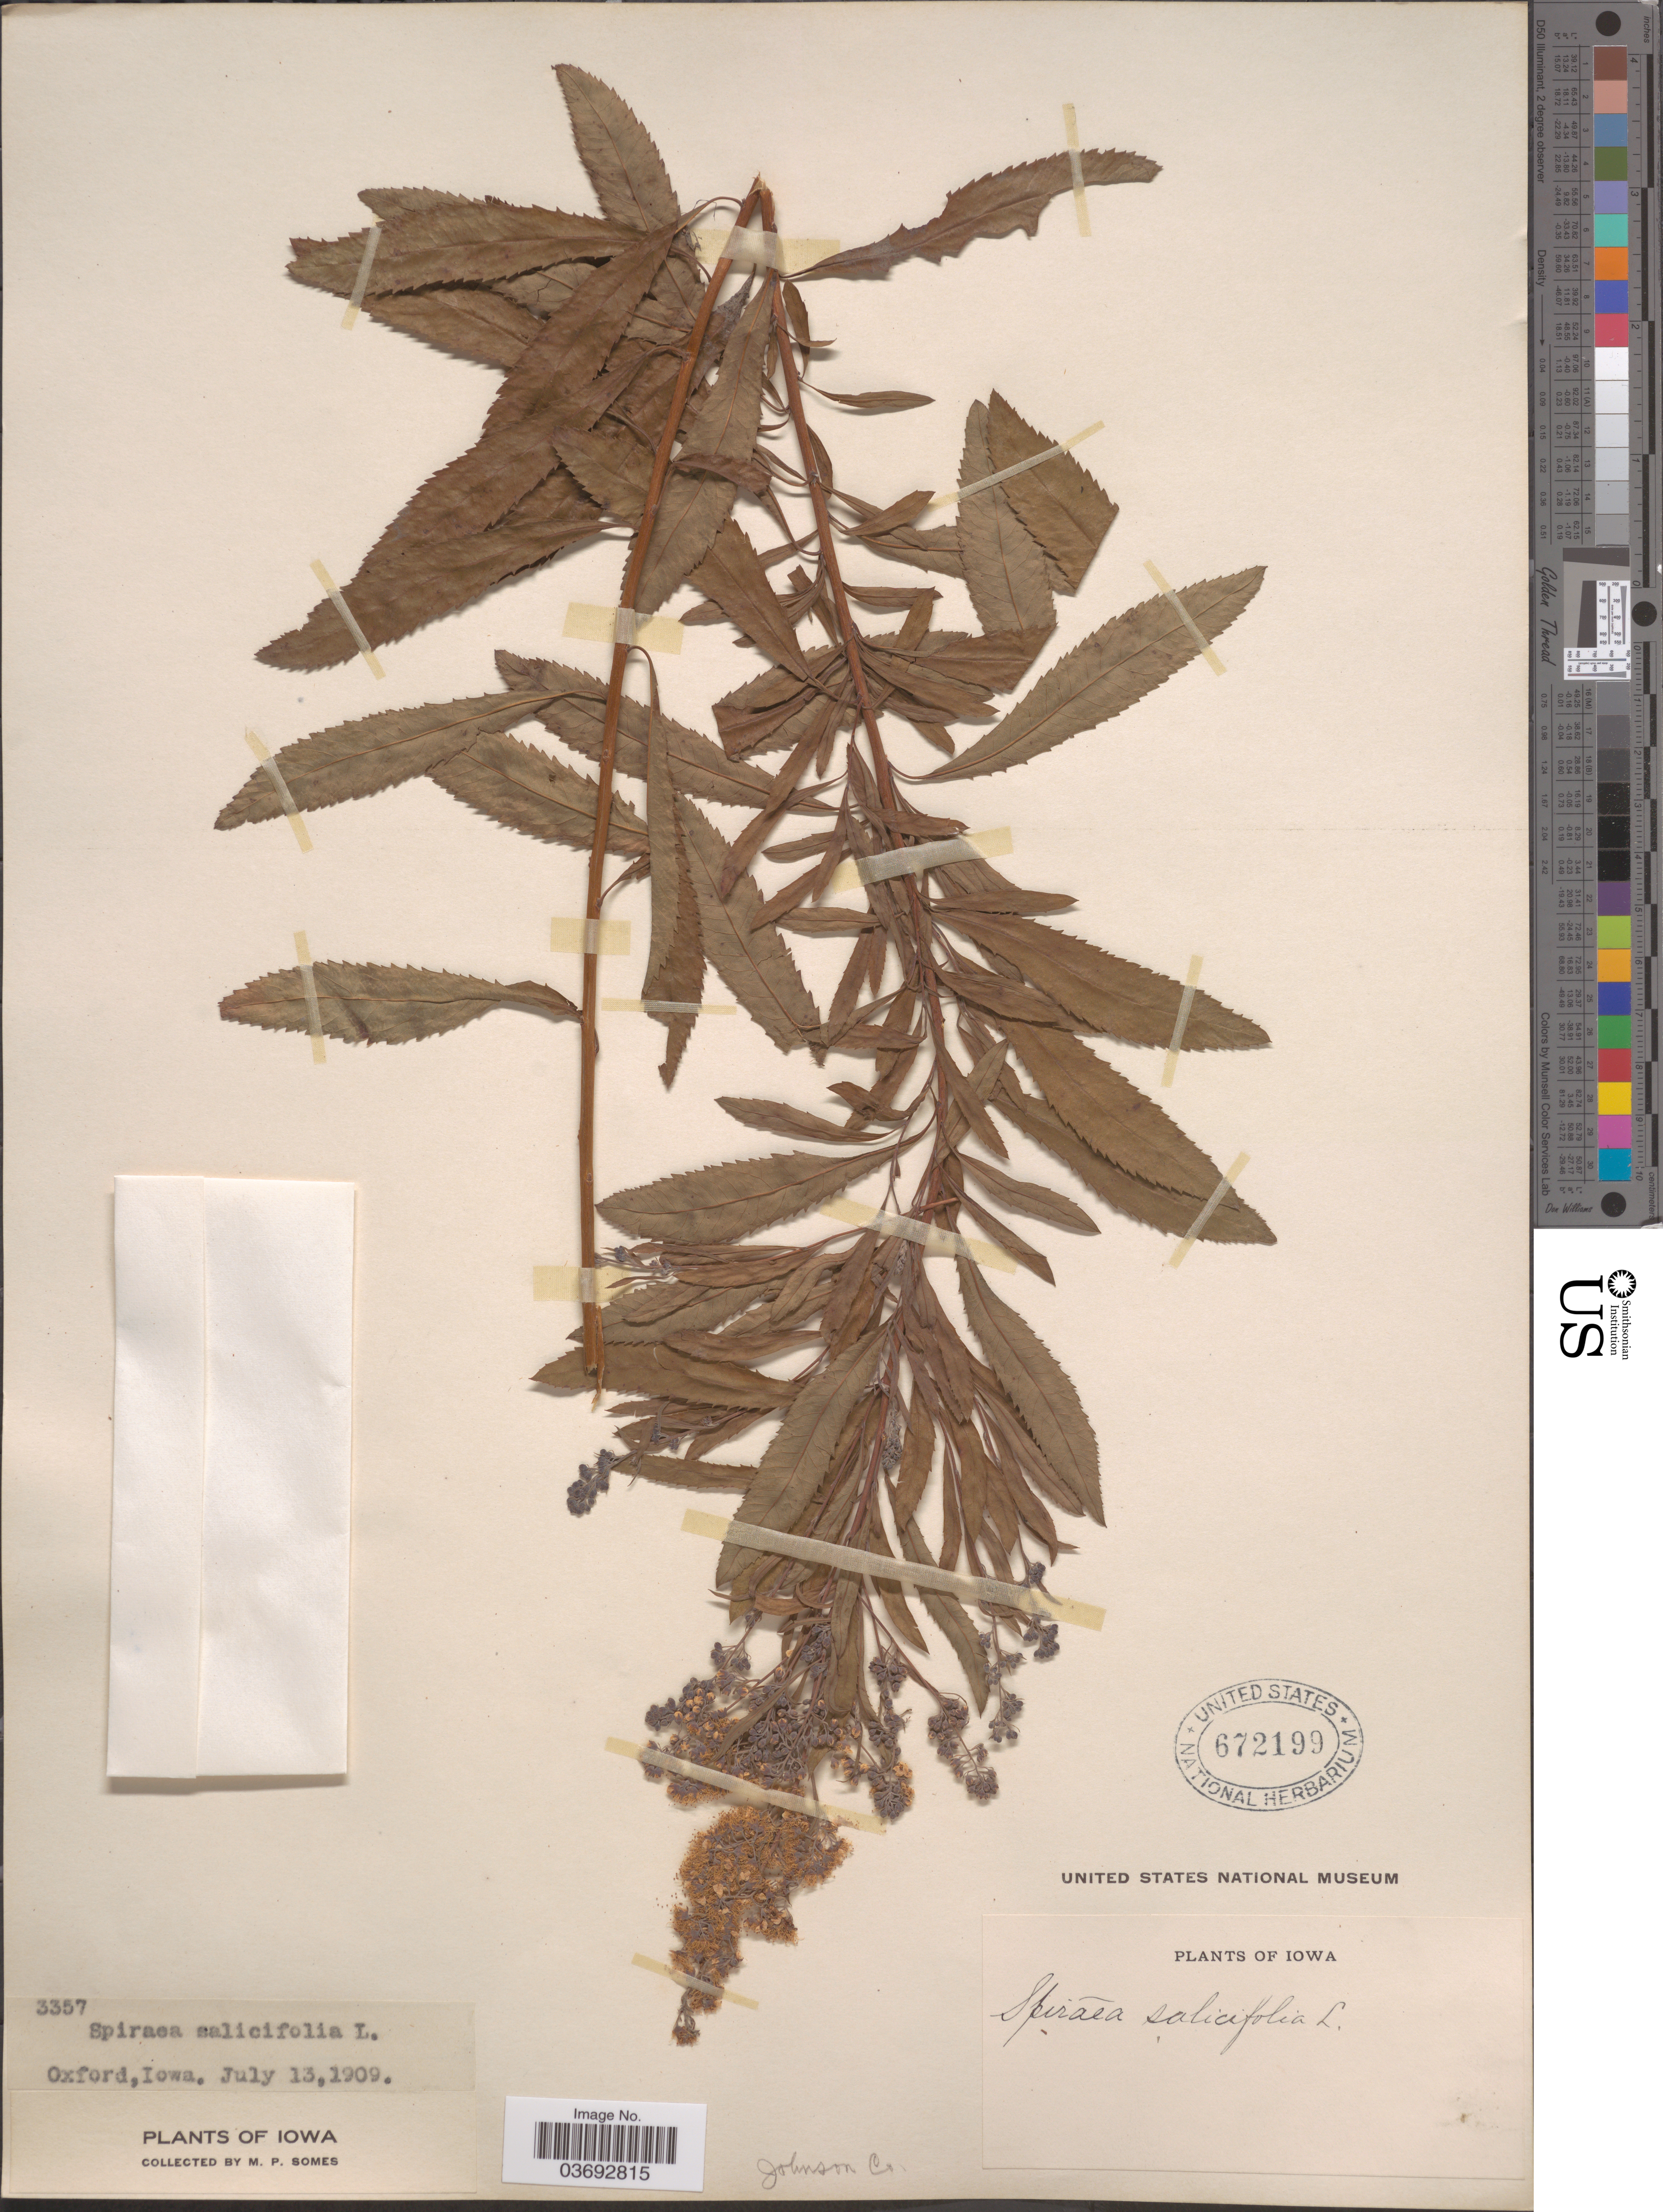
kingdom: Plantae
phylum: Tracheophyta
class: Magnoliopsida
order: Rosales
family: Rosaceae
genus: Spiraea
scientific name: Spiraea salicifolia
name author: L.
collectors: M. Somes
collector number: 3357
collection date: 1909-07-13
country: United States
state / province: Iowa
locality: Oxford. Johnson Co.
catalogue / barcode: US 672199